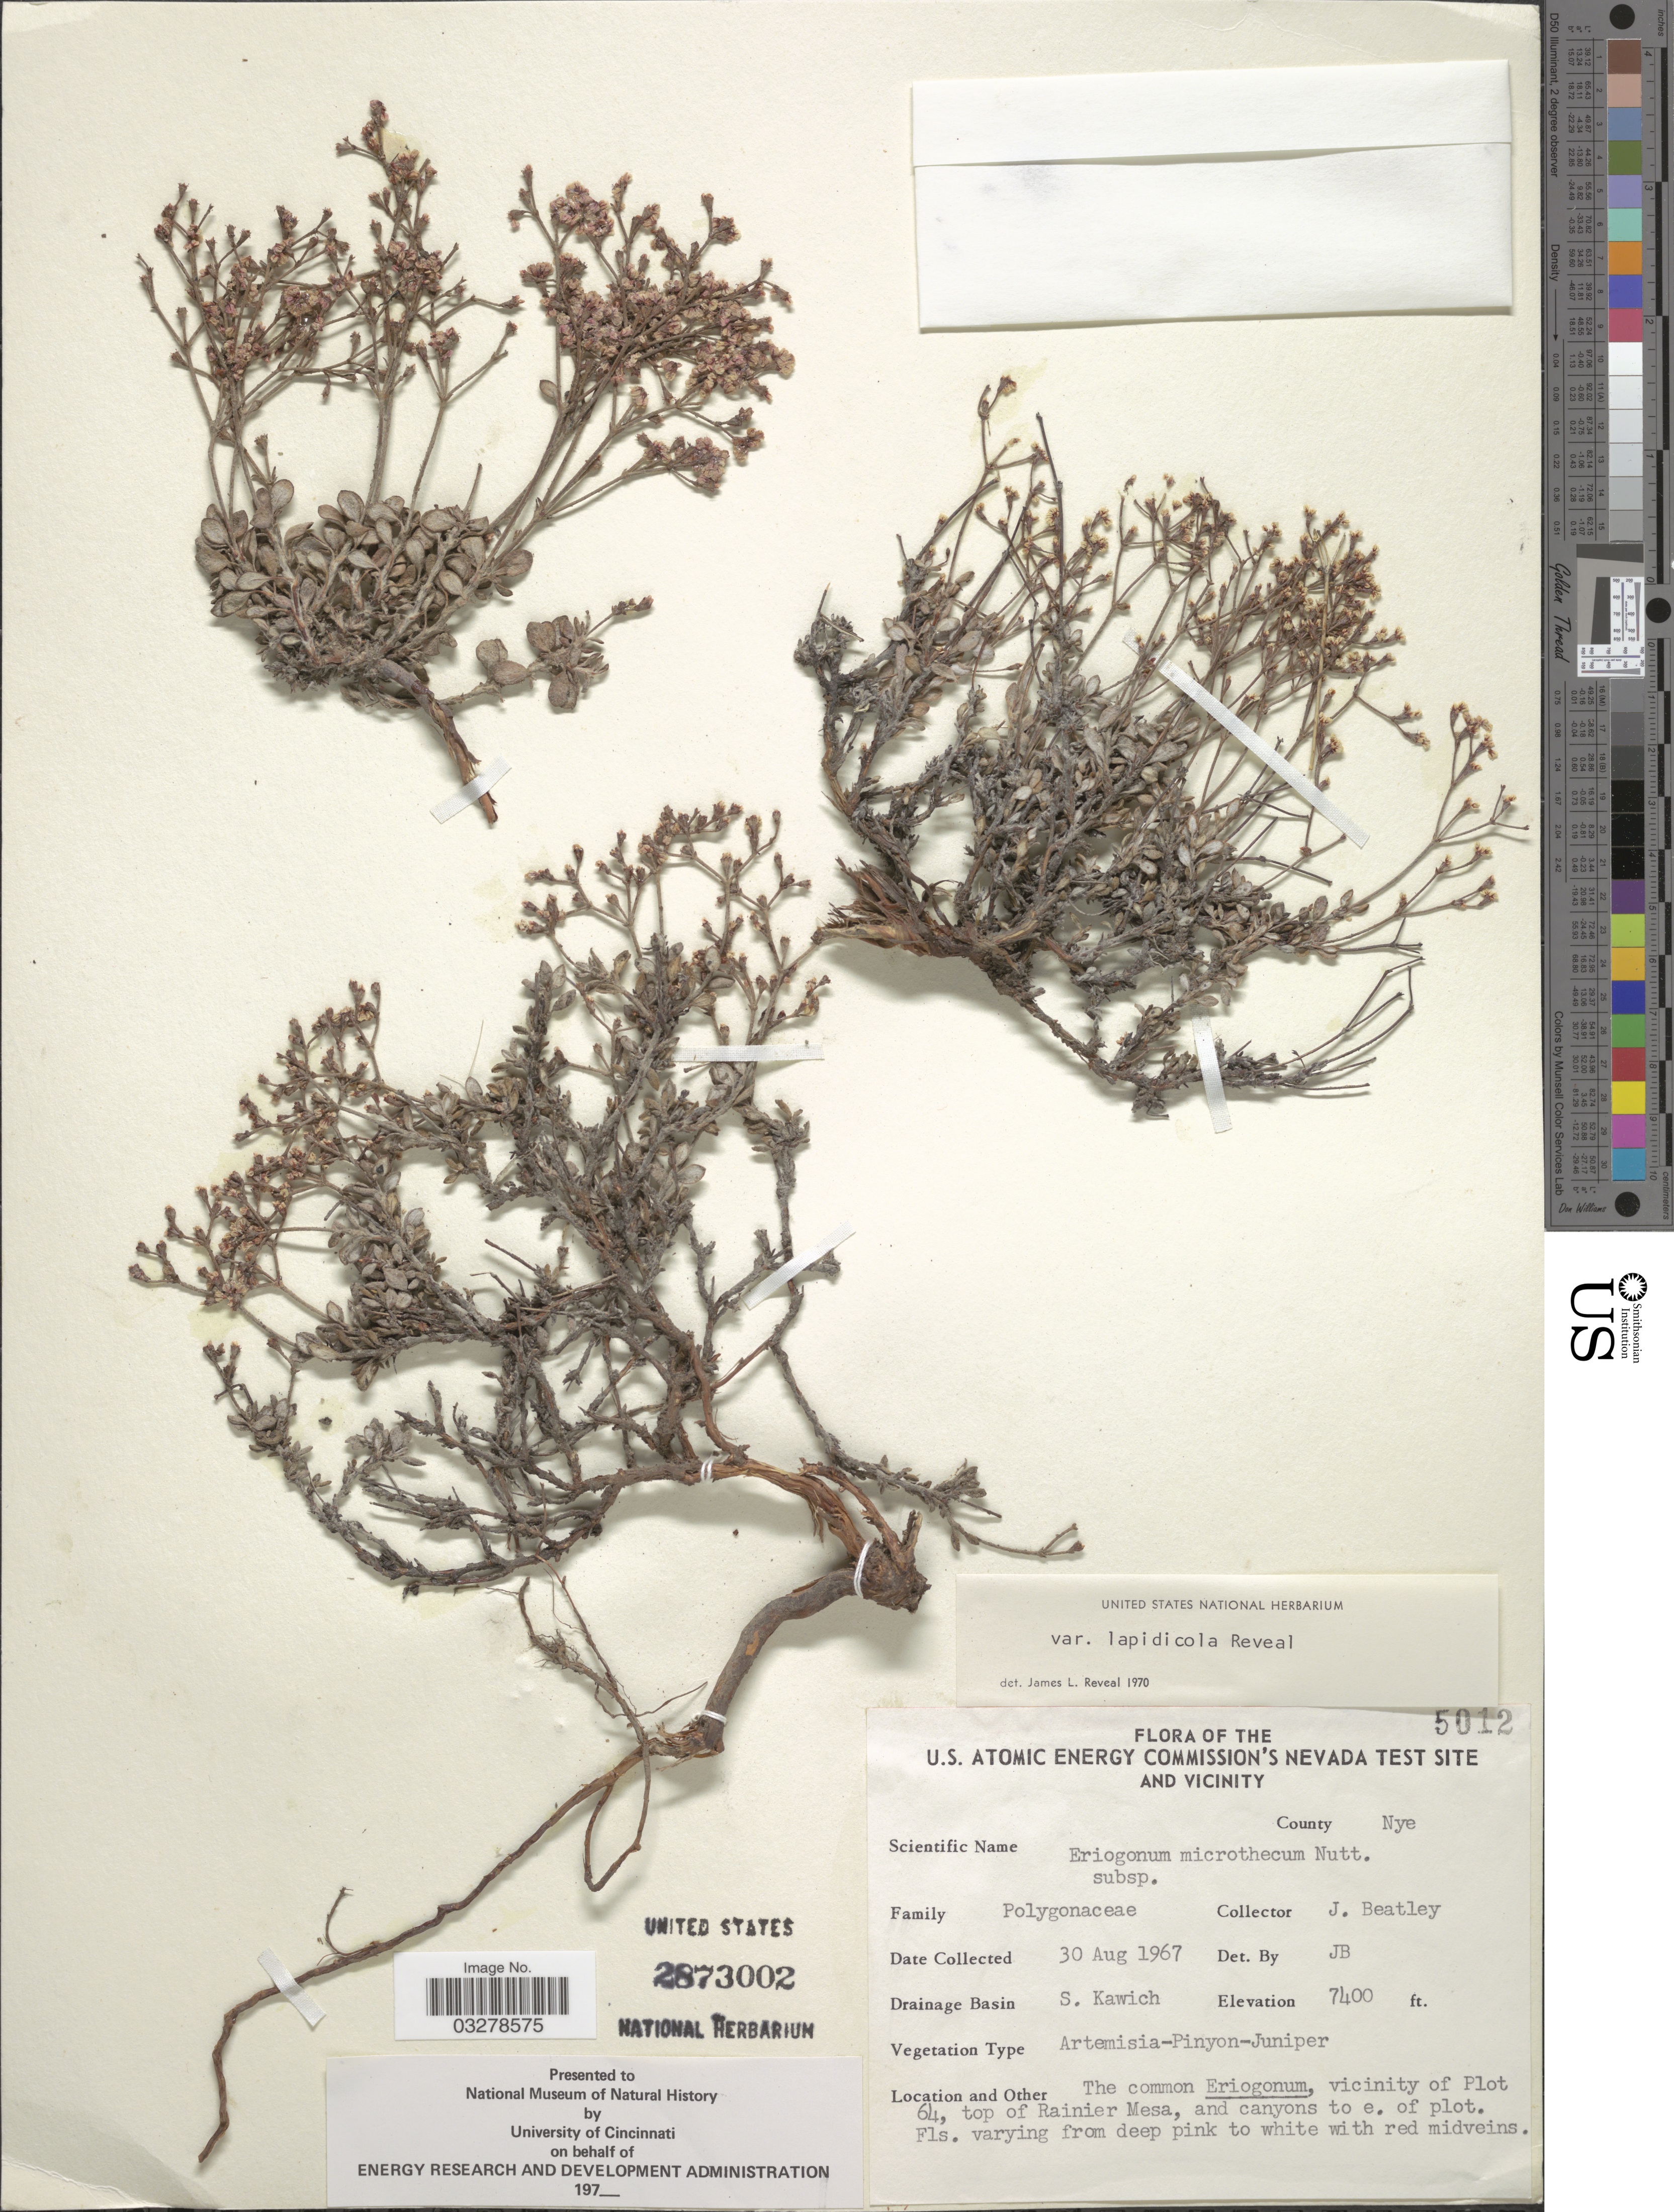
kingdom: Plantae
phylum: Tracheophyta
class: Magnoliopsida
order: Caryophyllales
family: Polygonaceae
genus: Eriogonum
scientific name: Eriogonum microtheca var. lapidicola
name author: Reveal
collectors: J. C. Beatley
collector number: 5012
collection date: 1967-08-30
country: United States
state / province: Nevada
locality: U.S. Atomic Energy Commission's Nevada Test Site and Vicinity. County Nye. Drainage Basin S. Kawich. Vicinity of Plot 64, top of Rainier Mesa, and canyons to e. of plot.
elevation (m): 2256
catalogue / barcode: US 2873002